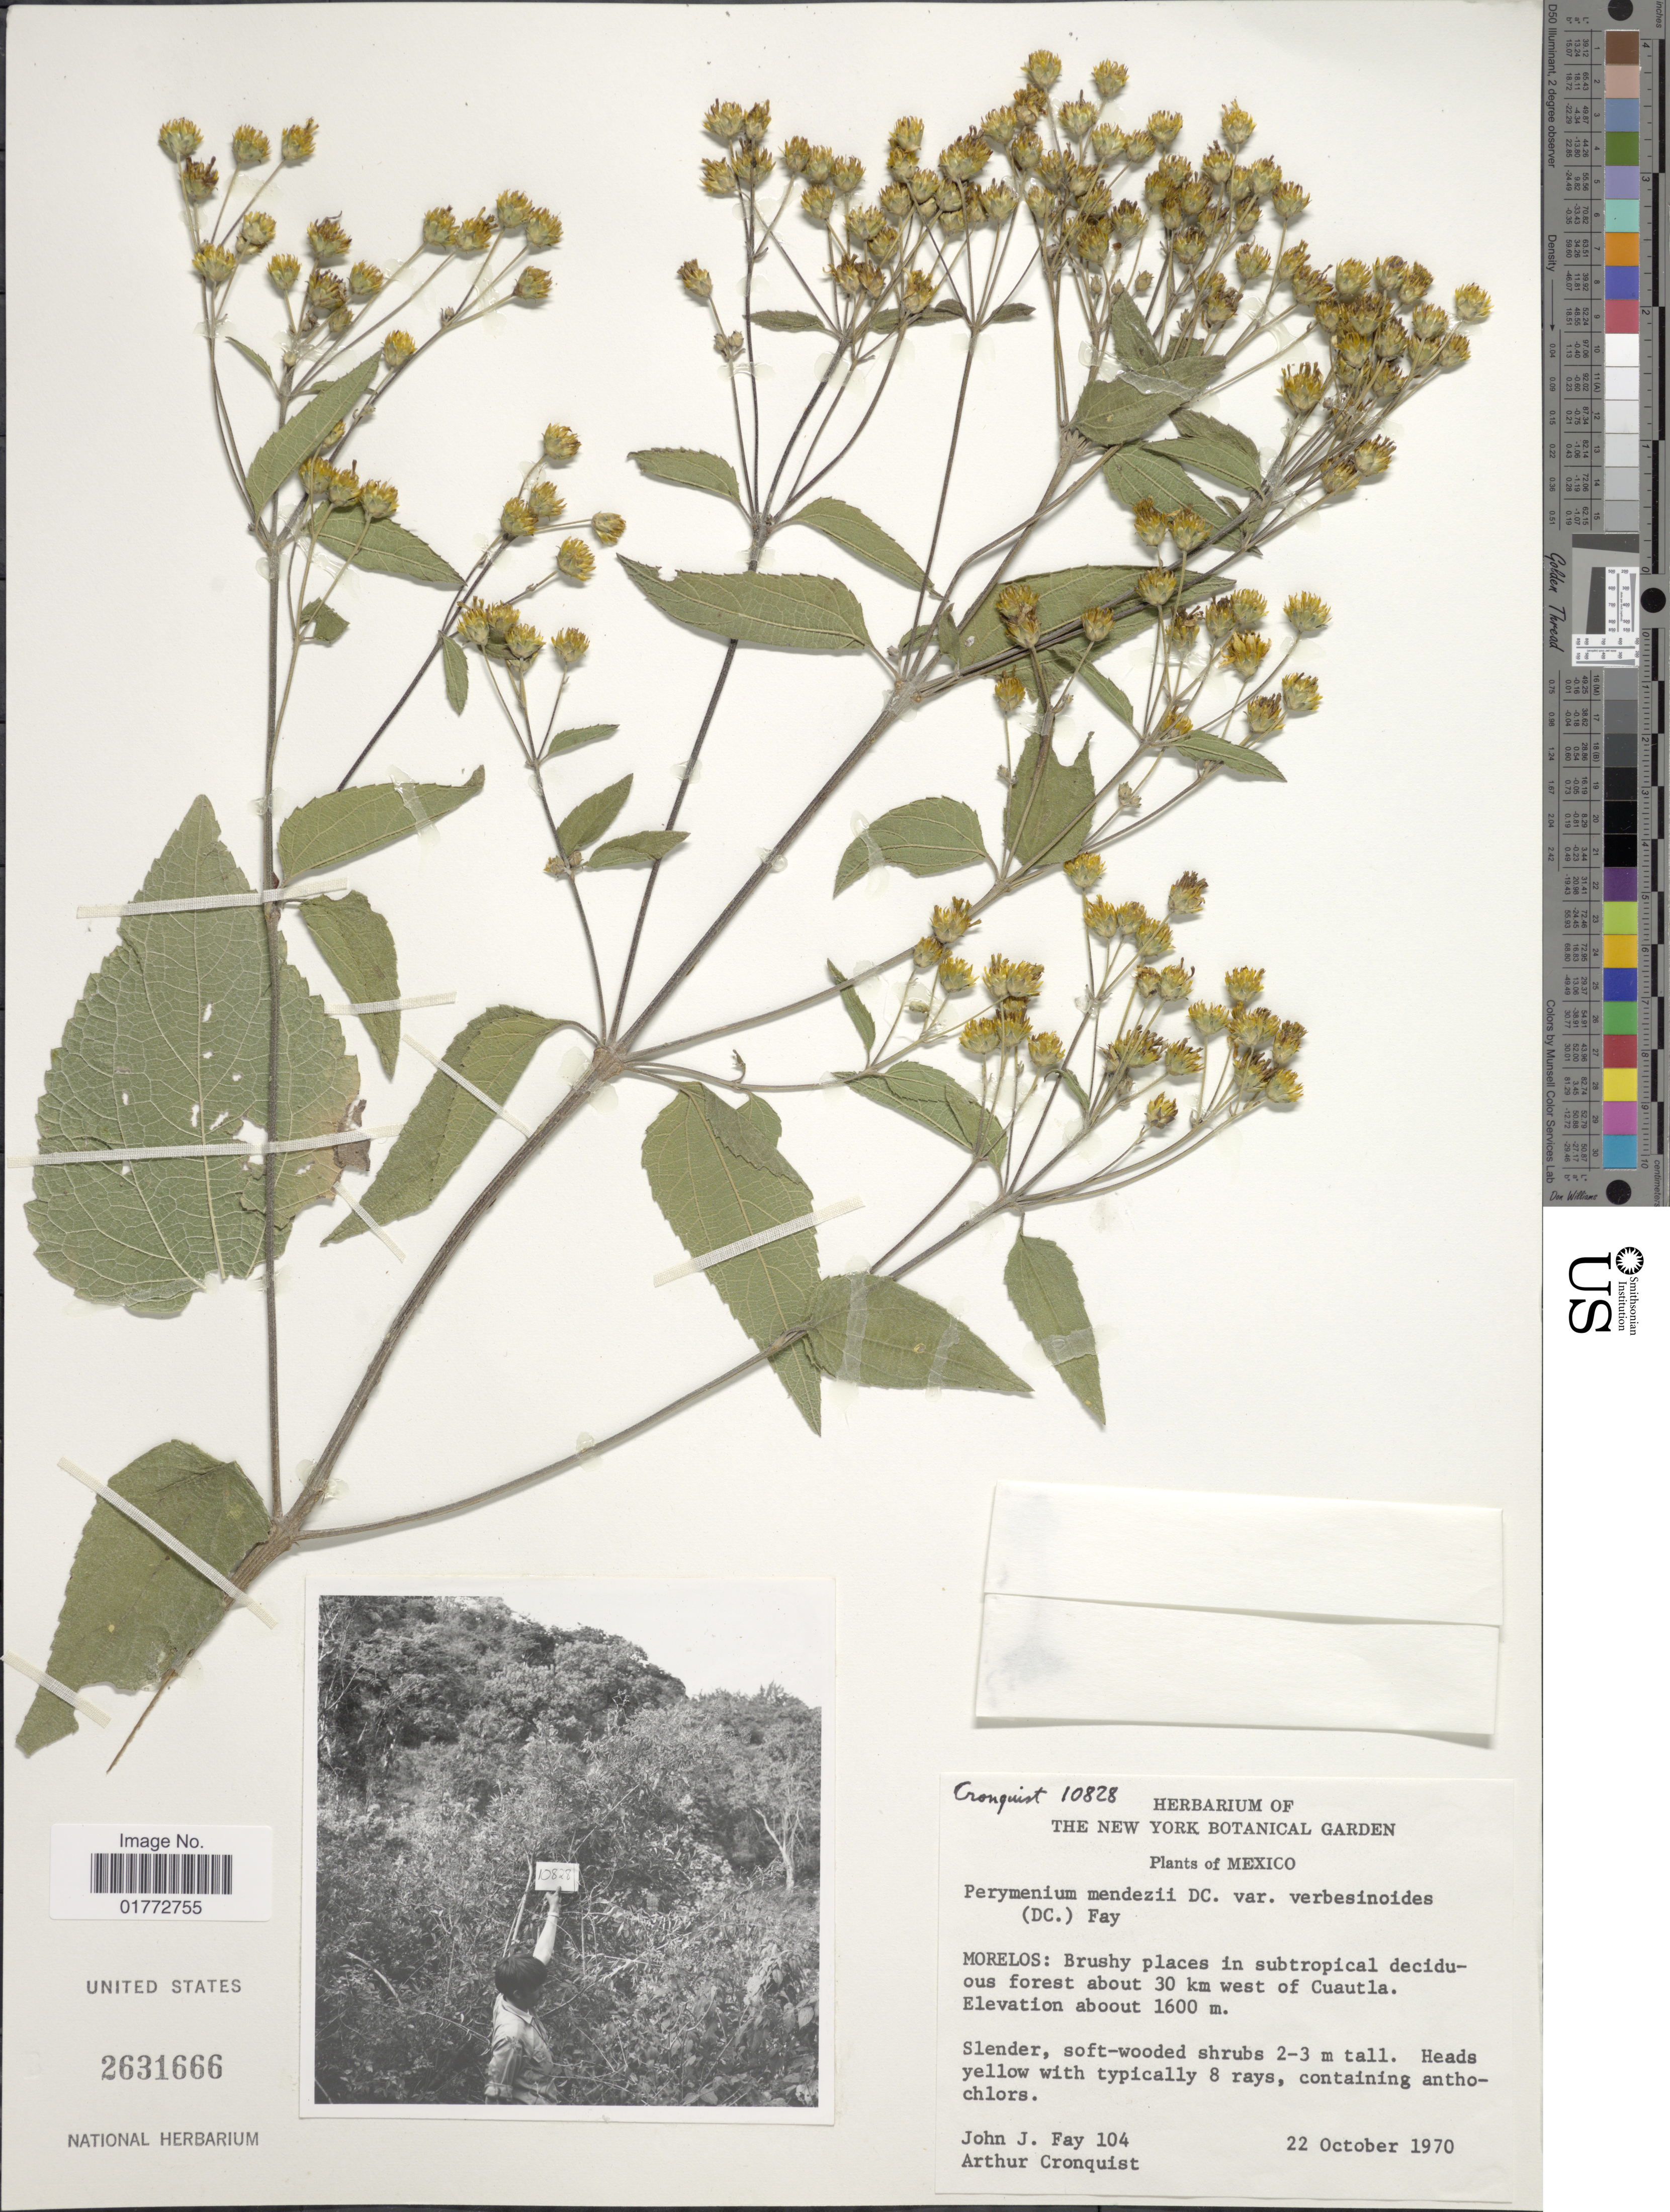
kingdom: Plantae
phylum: Tracheophyta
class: Magnoliopsida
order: Asterales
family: Asteraceae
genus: Perymenium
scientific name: Perymenium mendezii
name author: DC.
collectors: J. J. Fay & A. J. Cronquist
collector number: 104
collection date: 1970-10-22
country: Mexico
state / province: Morelos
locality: About 30 km west of Cuautla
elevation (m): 1600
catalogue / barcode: US 2631666